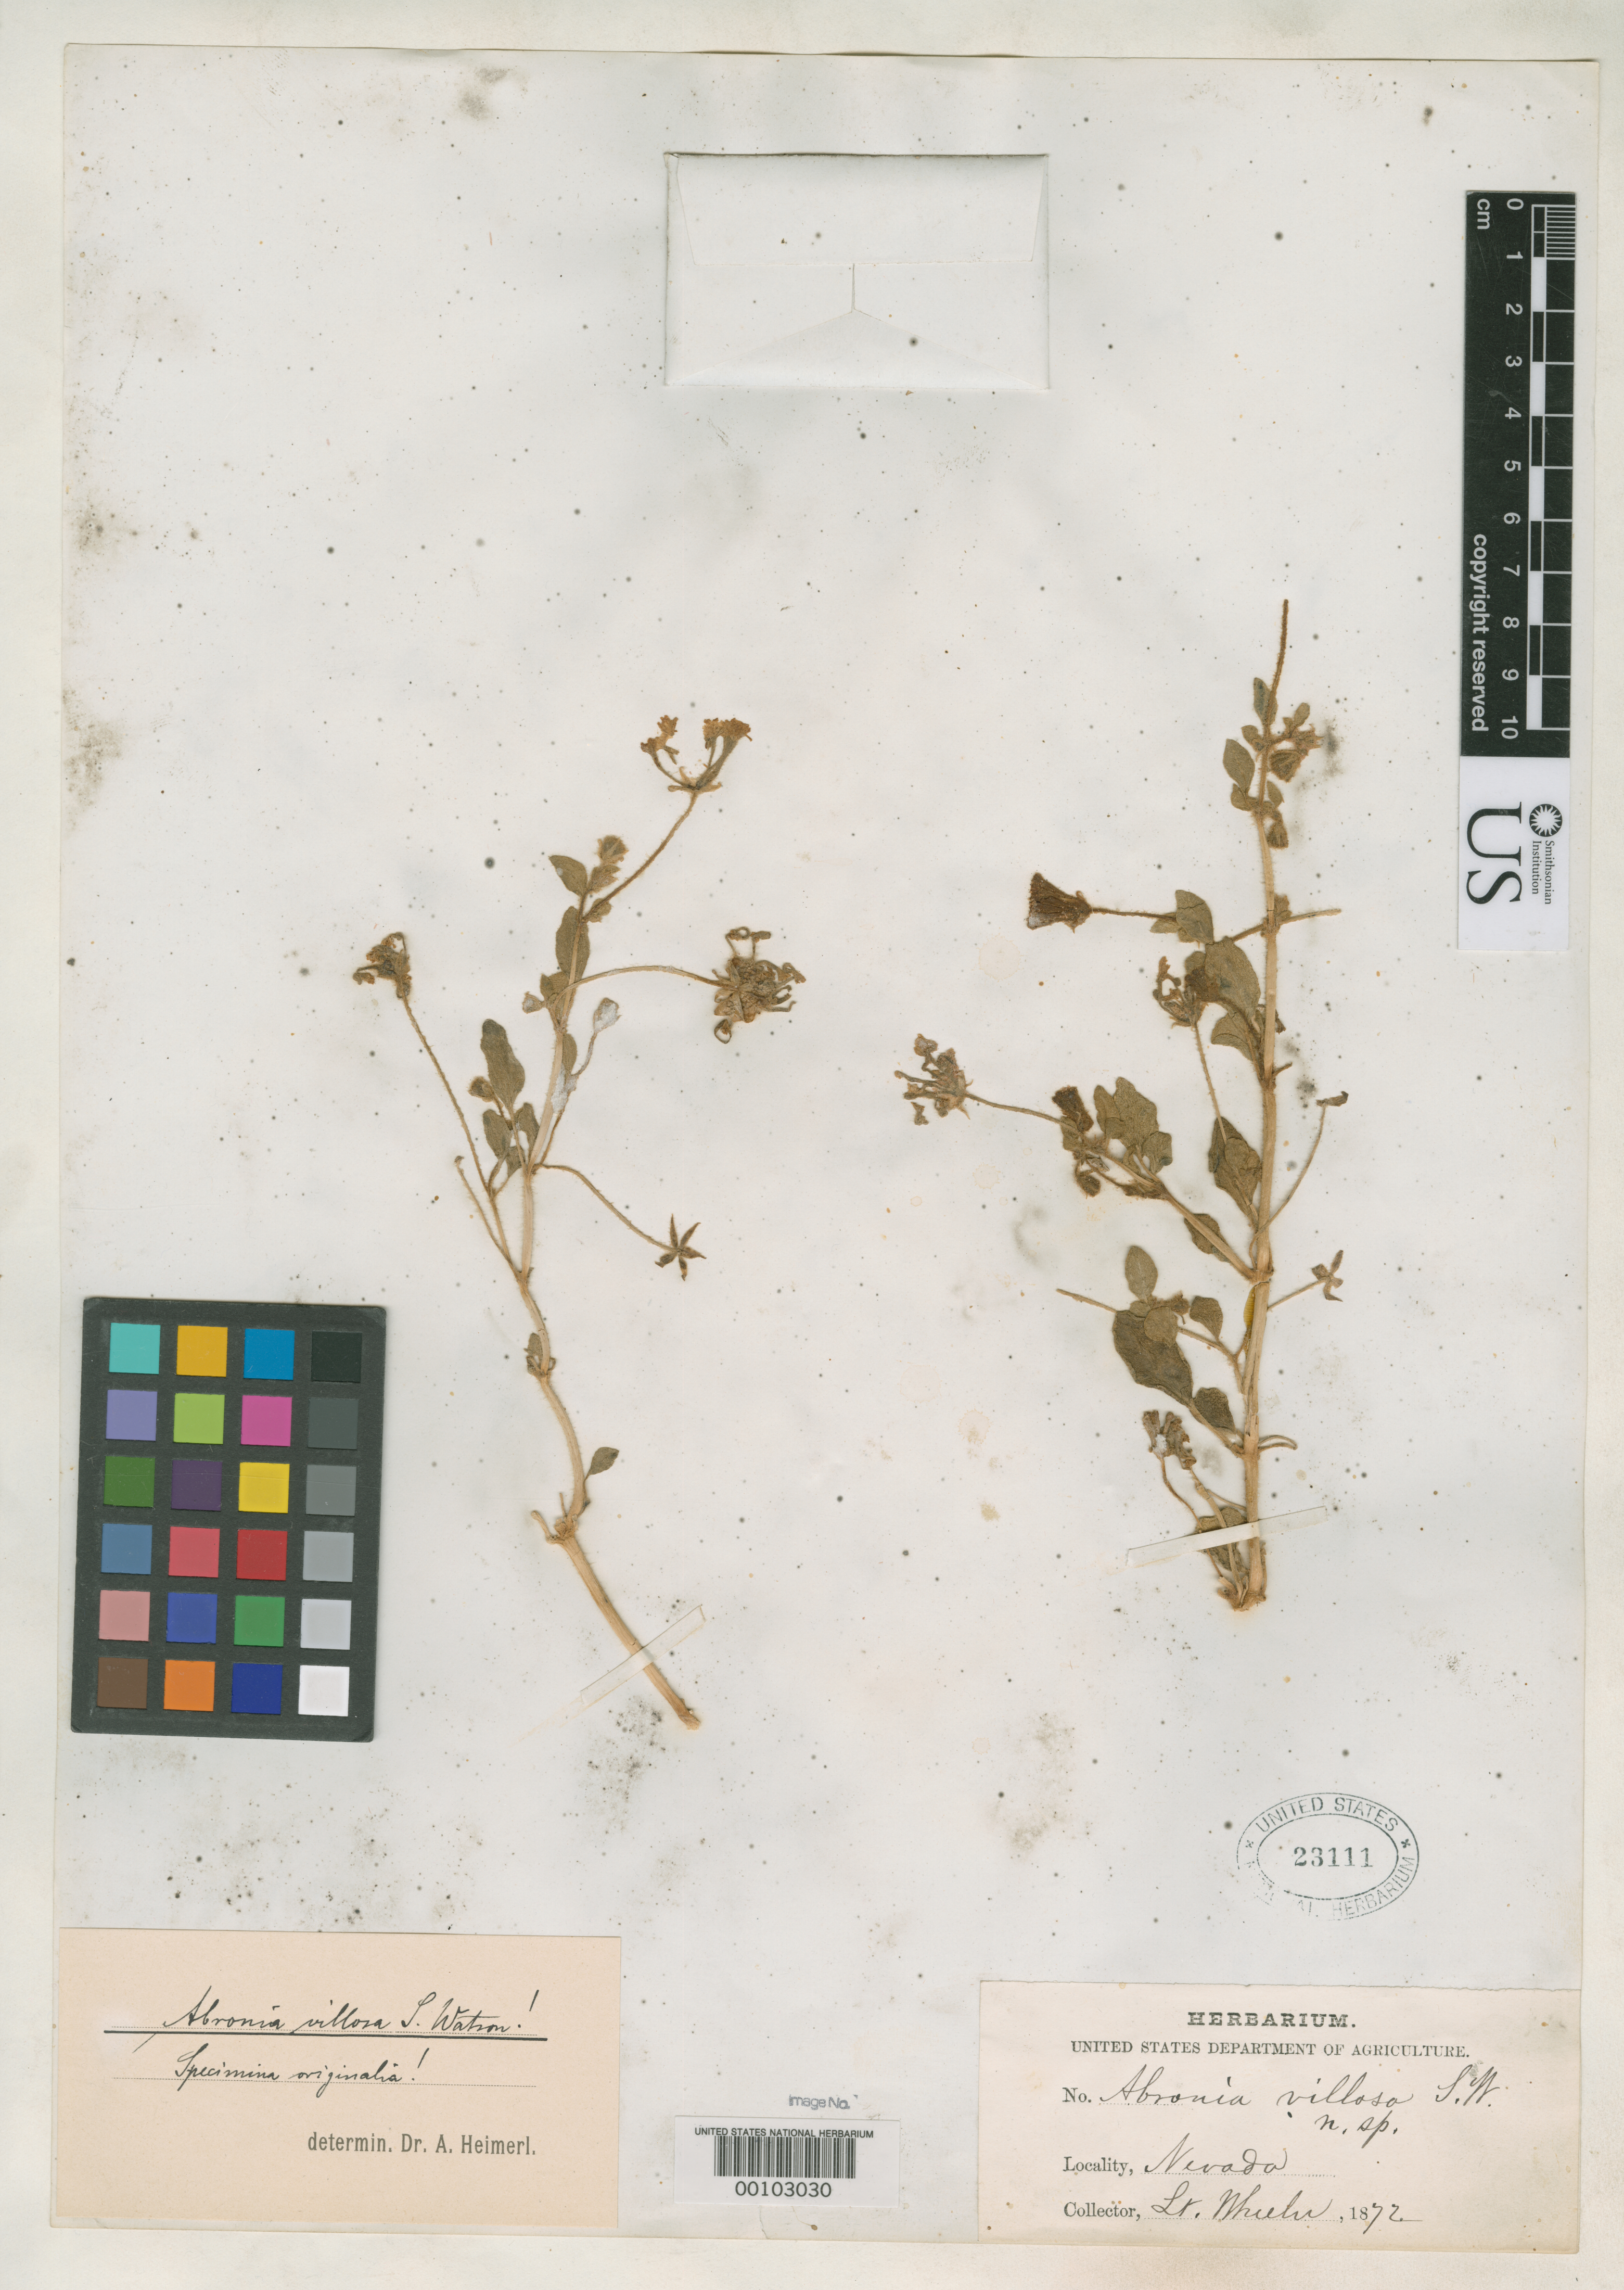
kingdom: Plantae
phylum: Tracheophyta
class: Magnoliopsida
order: Caryophyllales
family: Nyctaginaceae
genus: Abronia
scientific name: Abronia villosa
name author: S. Watson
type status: Type Collection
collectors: G. Wheeler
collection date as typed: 1872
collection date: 1872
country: United States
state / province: Nevada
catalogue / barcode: US 23111